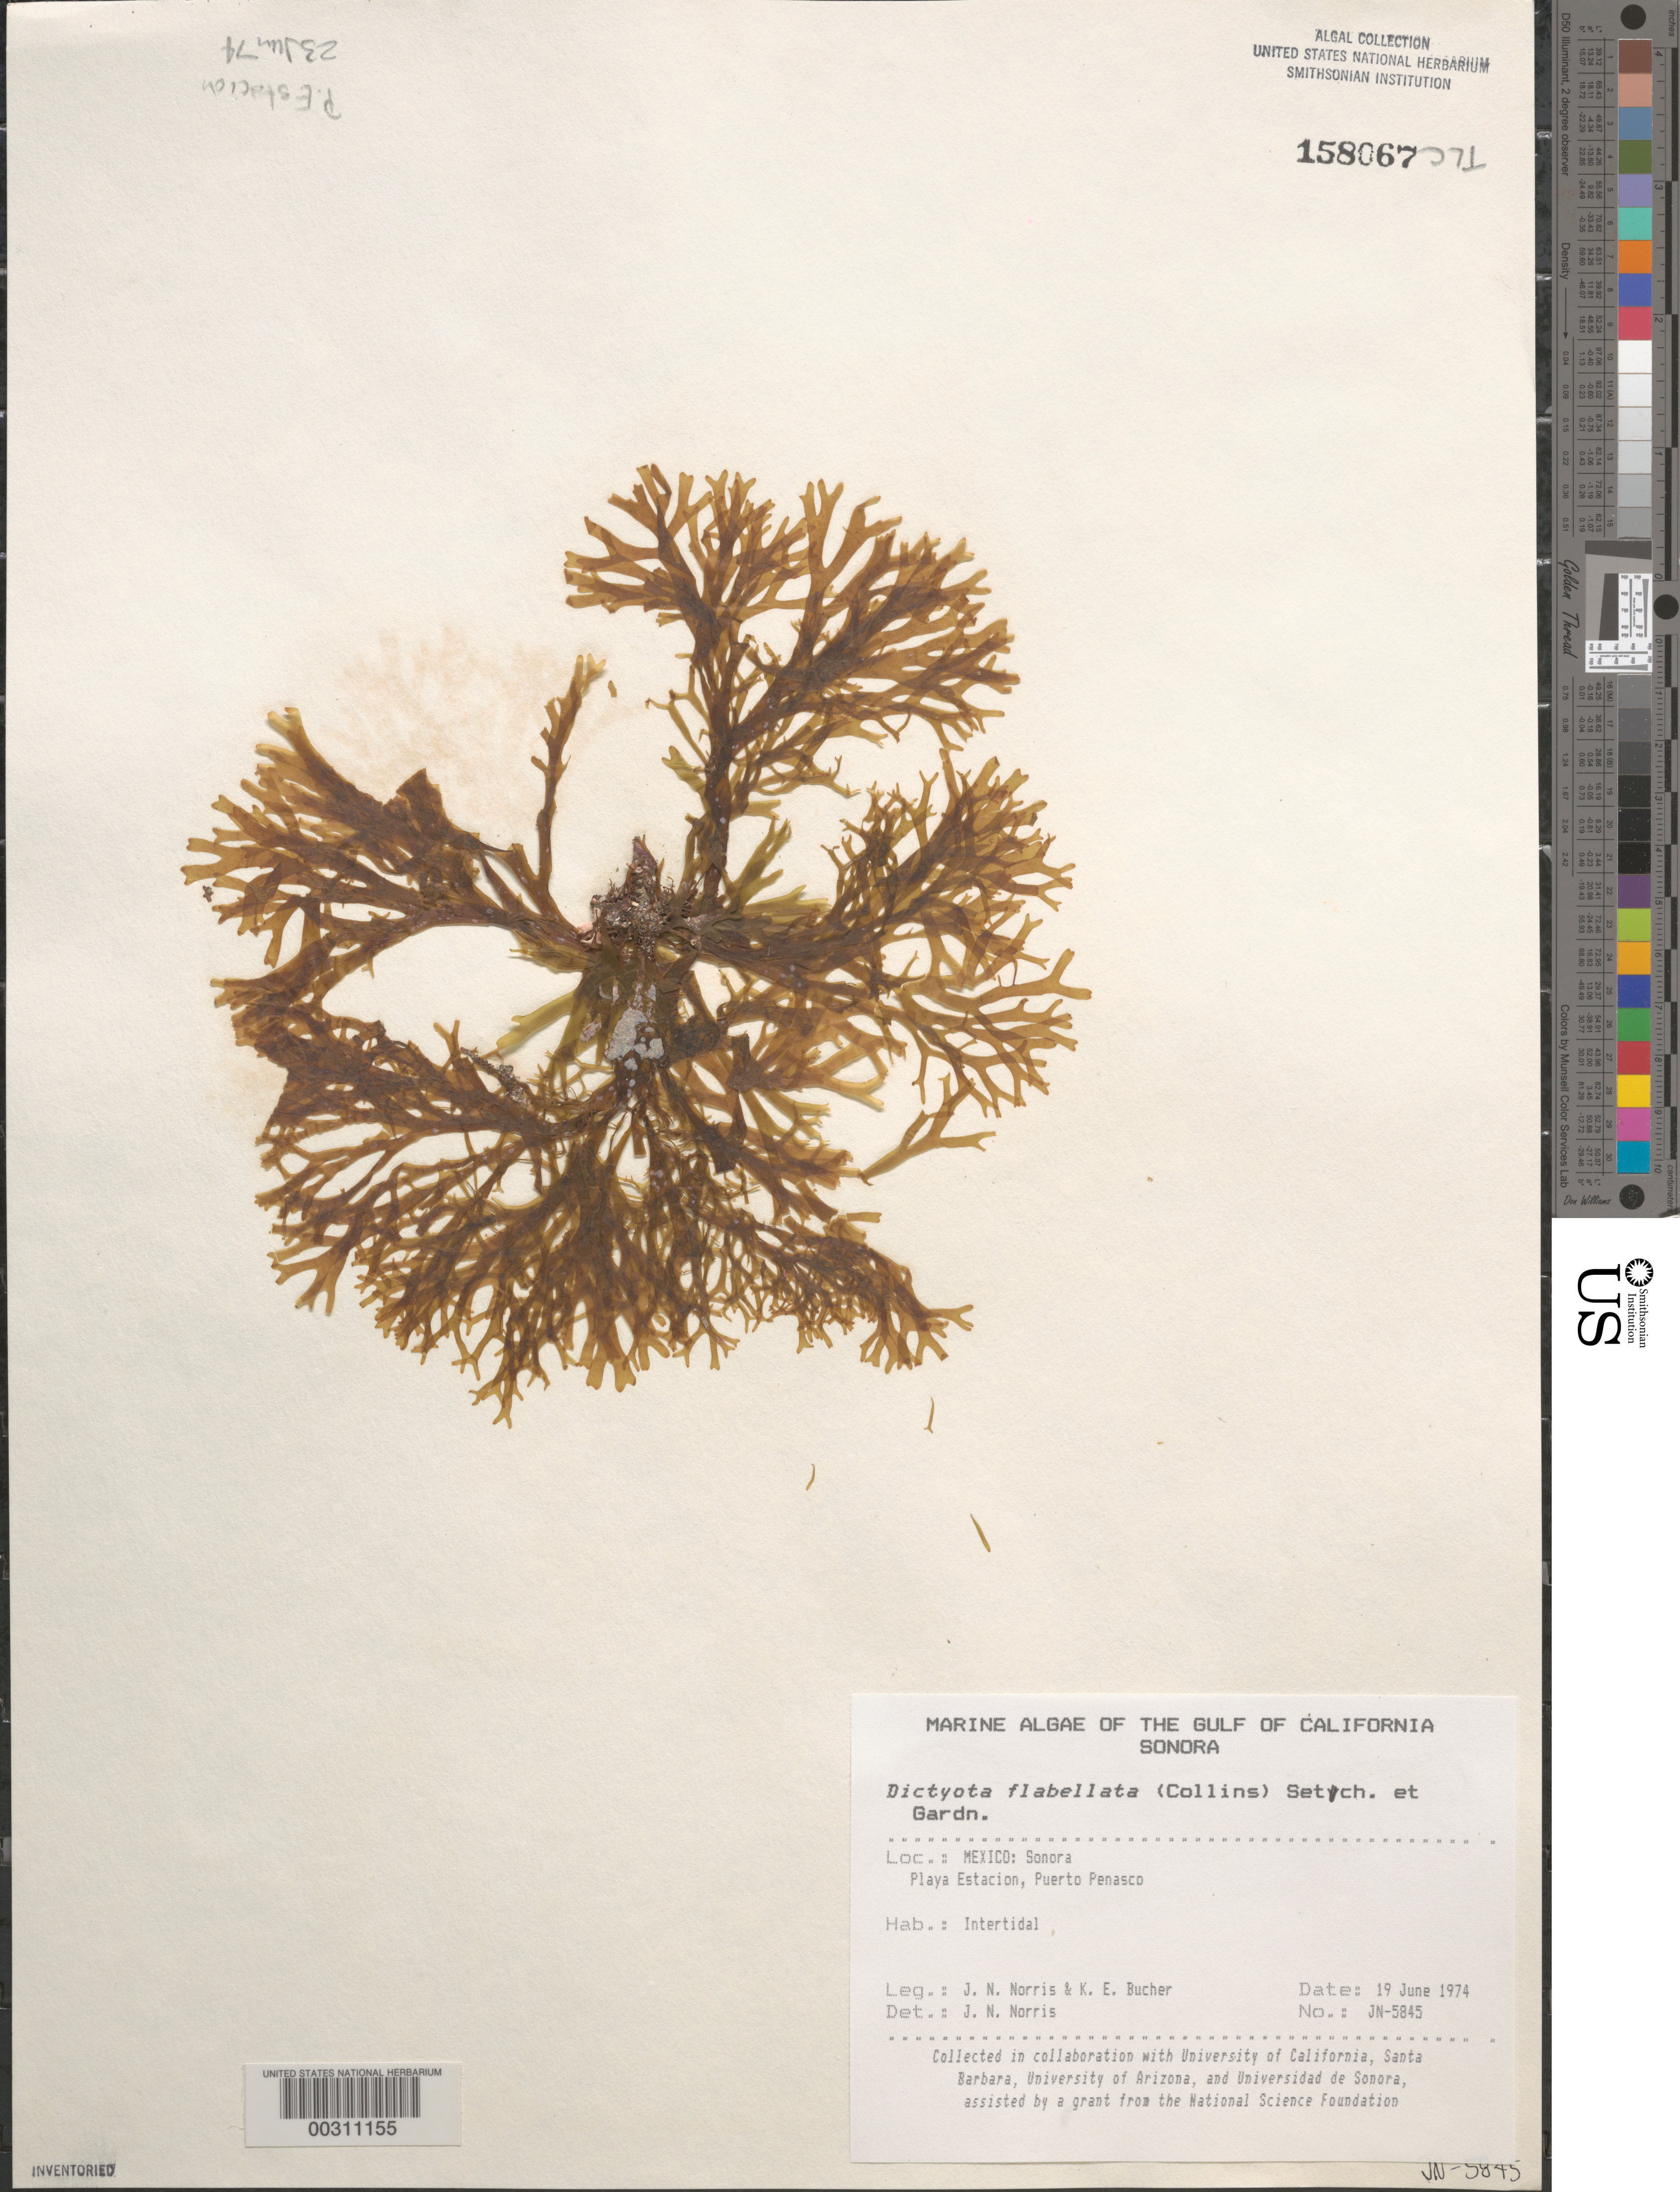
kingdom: Chromista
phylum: Ochrophyta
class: Phaeophyceae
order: Dictyotales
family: Dictyotaceae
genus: Dictyota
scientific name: Dictyota flabellata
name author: (Collins) Setch. & N.L. Gardner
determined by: Norris, James N.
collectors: J. N. Norris & K. E. Bucher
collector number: JN-5845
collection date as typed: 19 Jun 1974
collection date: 1974-06-19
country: Mexico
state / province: Sonora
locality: Playa Estacion, Puerto Penasco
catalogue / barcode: US 158067